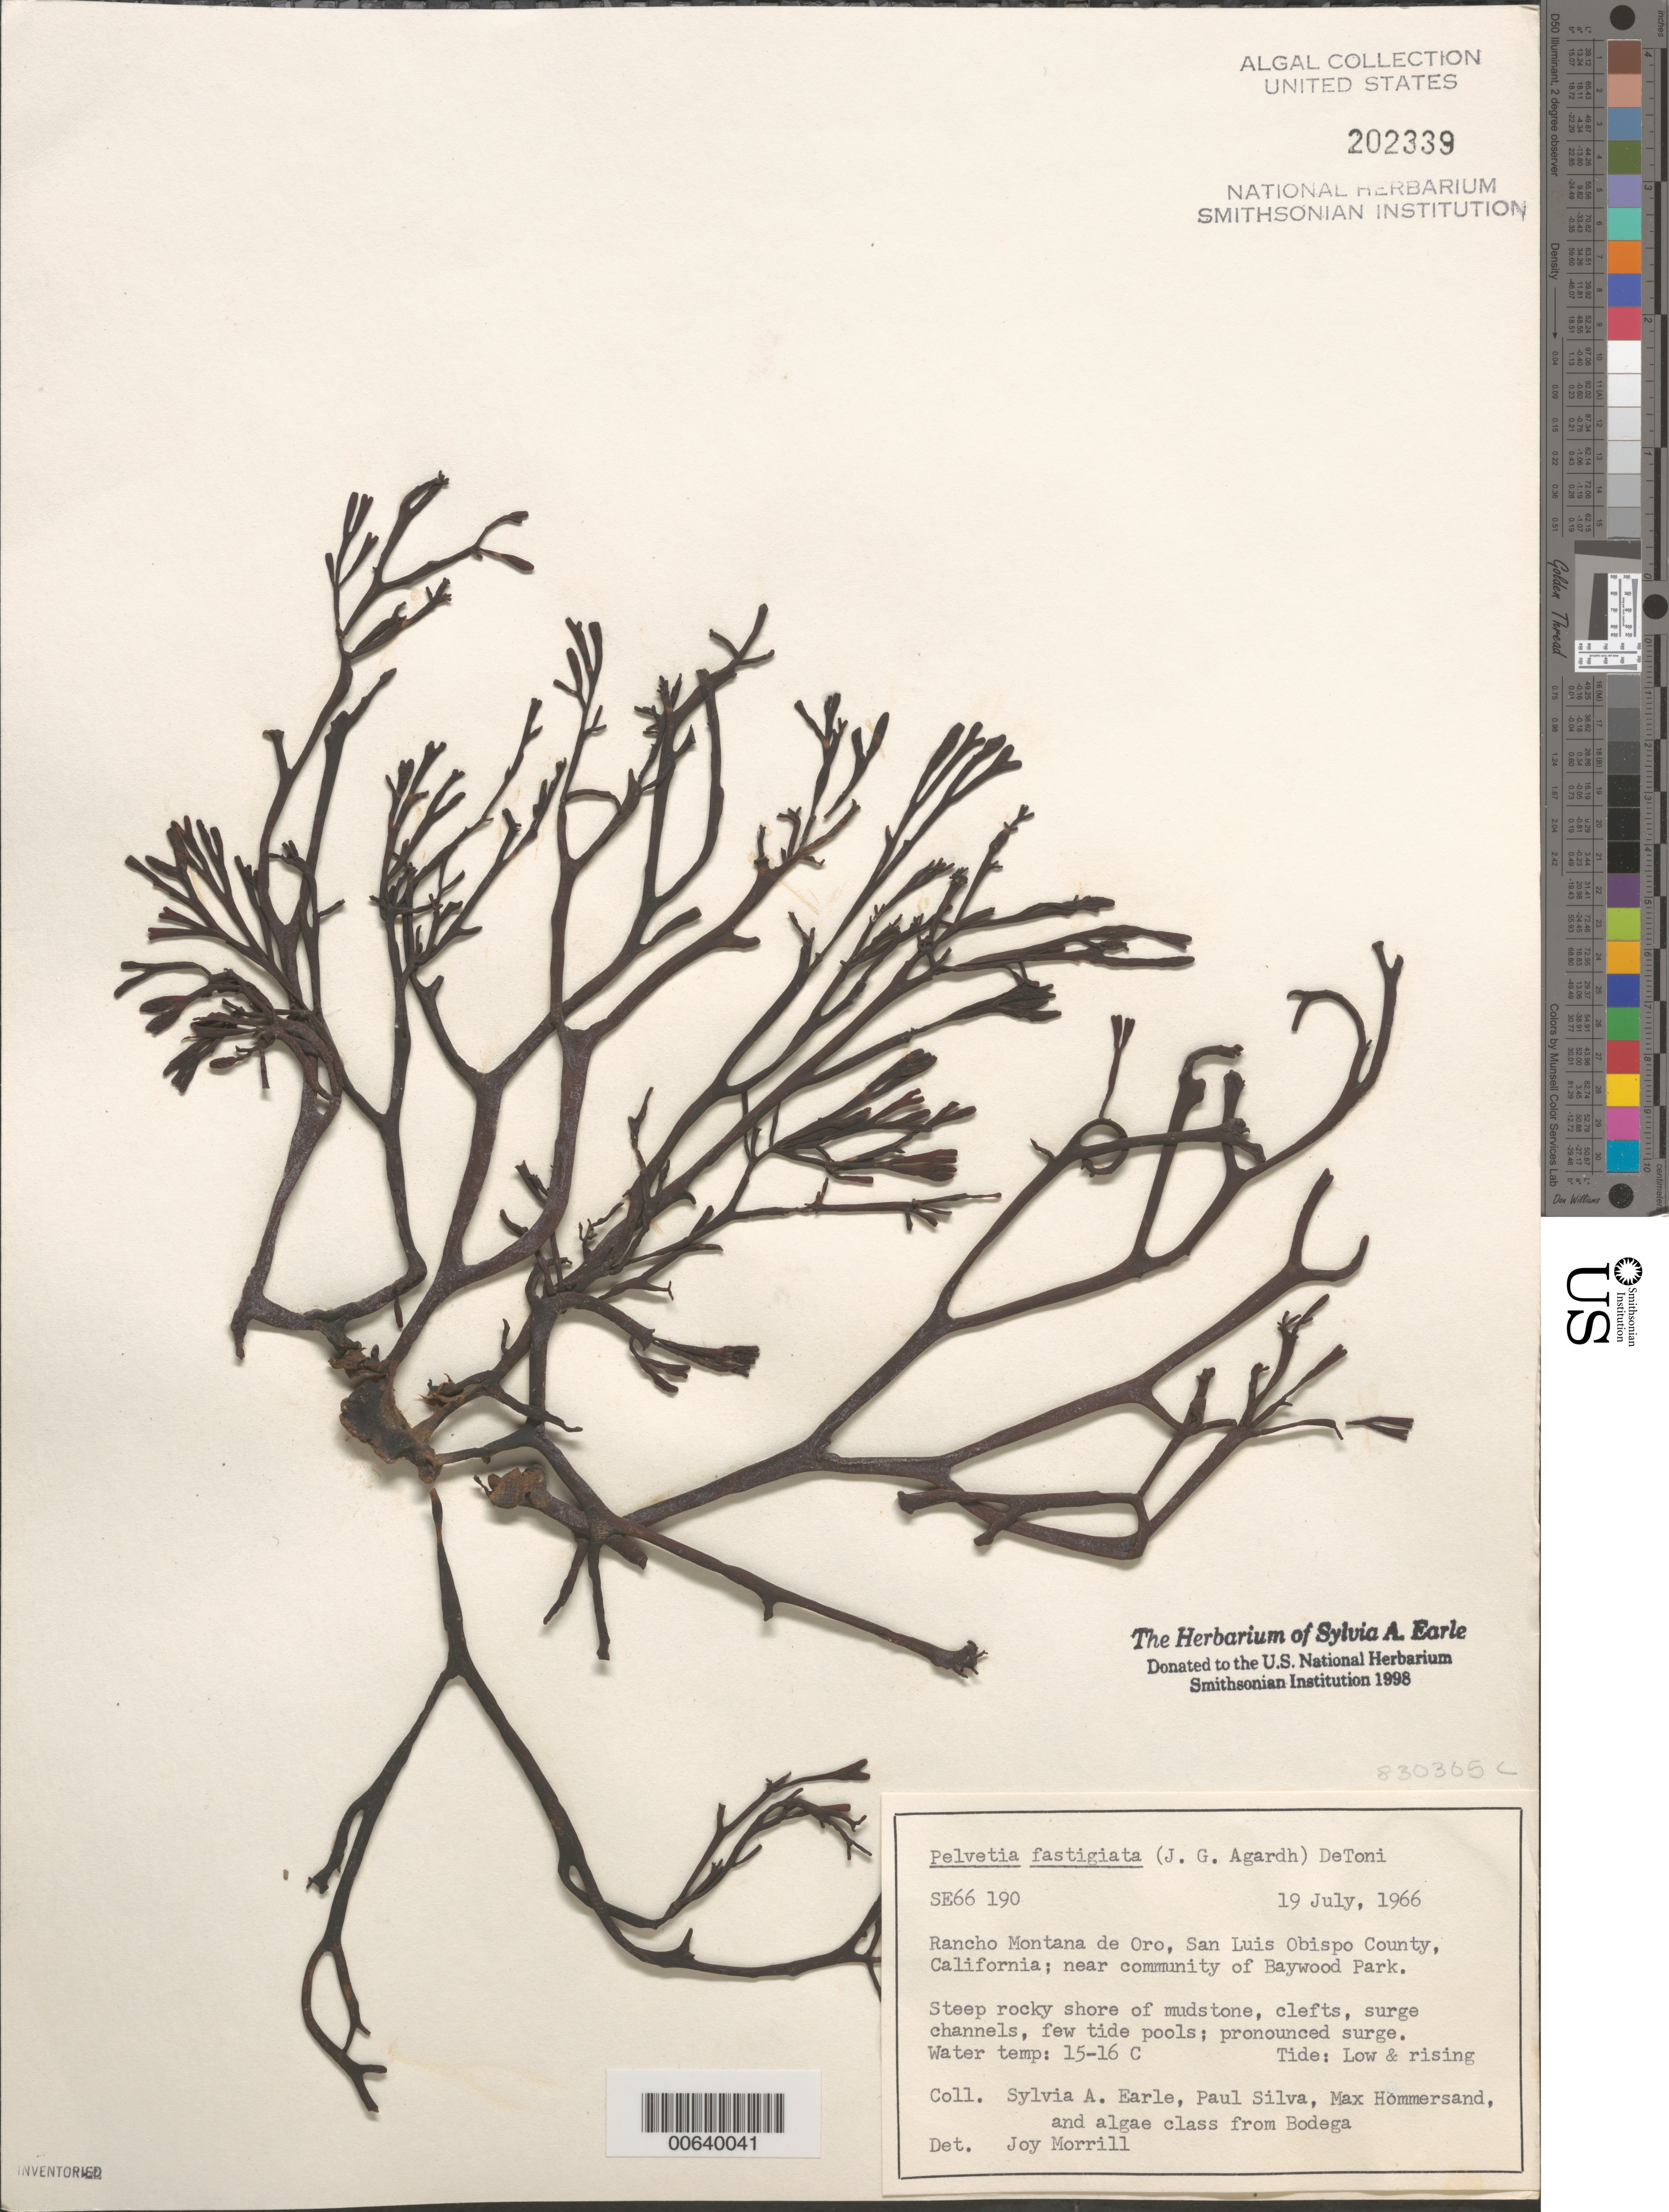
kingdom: Chromista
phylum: Ochrophyta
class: Phaeophyceae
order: Fucales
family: Fucaceae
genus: Silvetia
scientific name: Silvetia compressa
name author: (J. Agardh) E.A. Serrão et al.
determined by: Algae name updating Project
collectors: S. A. Earle, P. C. Silva, M. H. Hommersand & Bodega Algae Class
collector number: SE 66190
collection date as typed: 19 Jul 1966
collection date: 1966-07-19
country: United States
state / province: California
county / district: San Luis Obispo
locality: Rancho Montana de Oro, near Baywood Park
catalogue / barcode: US 202339